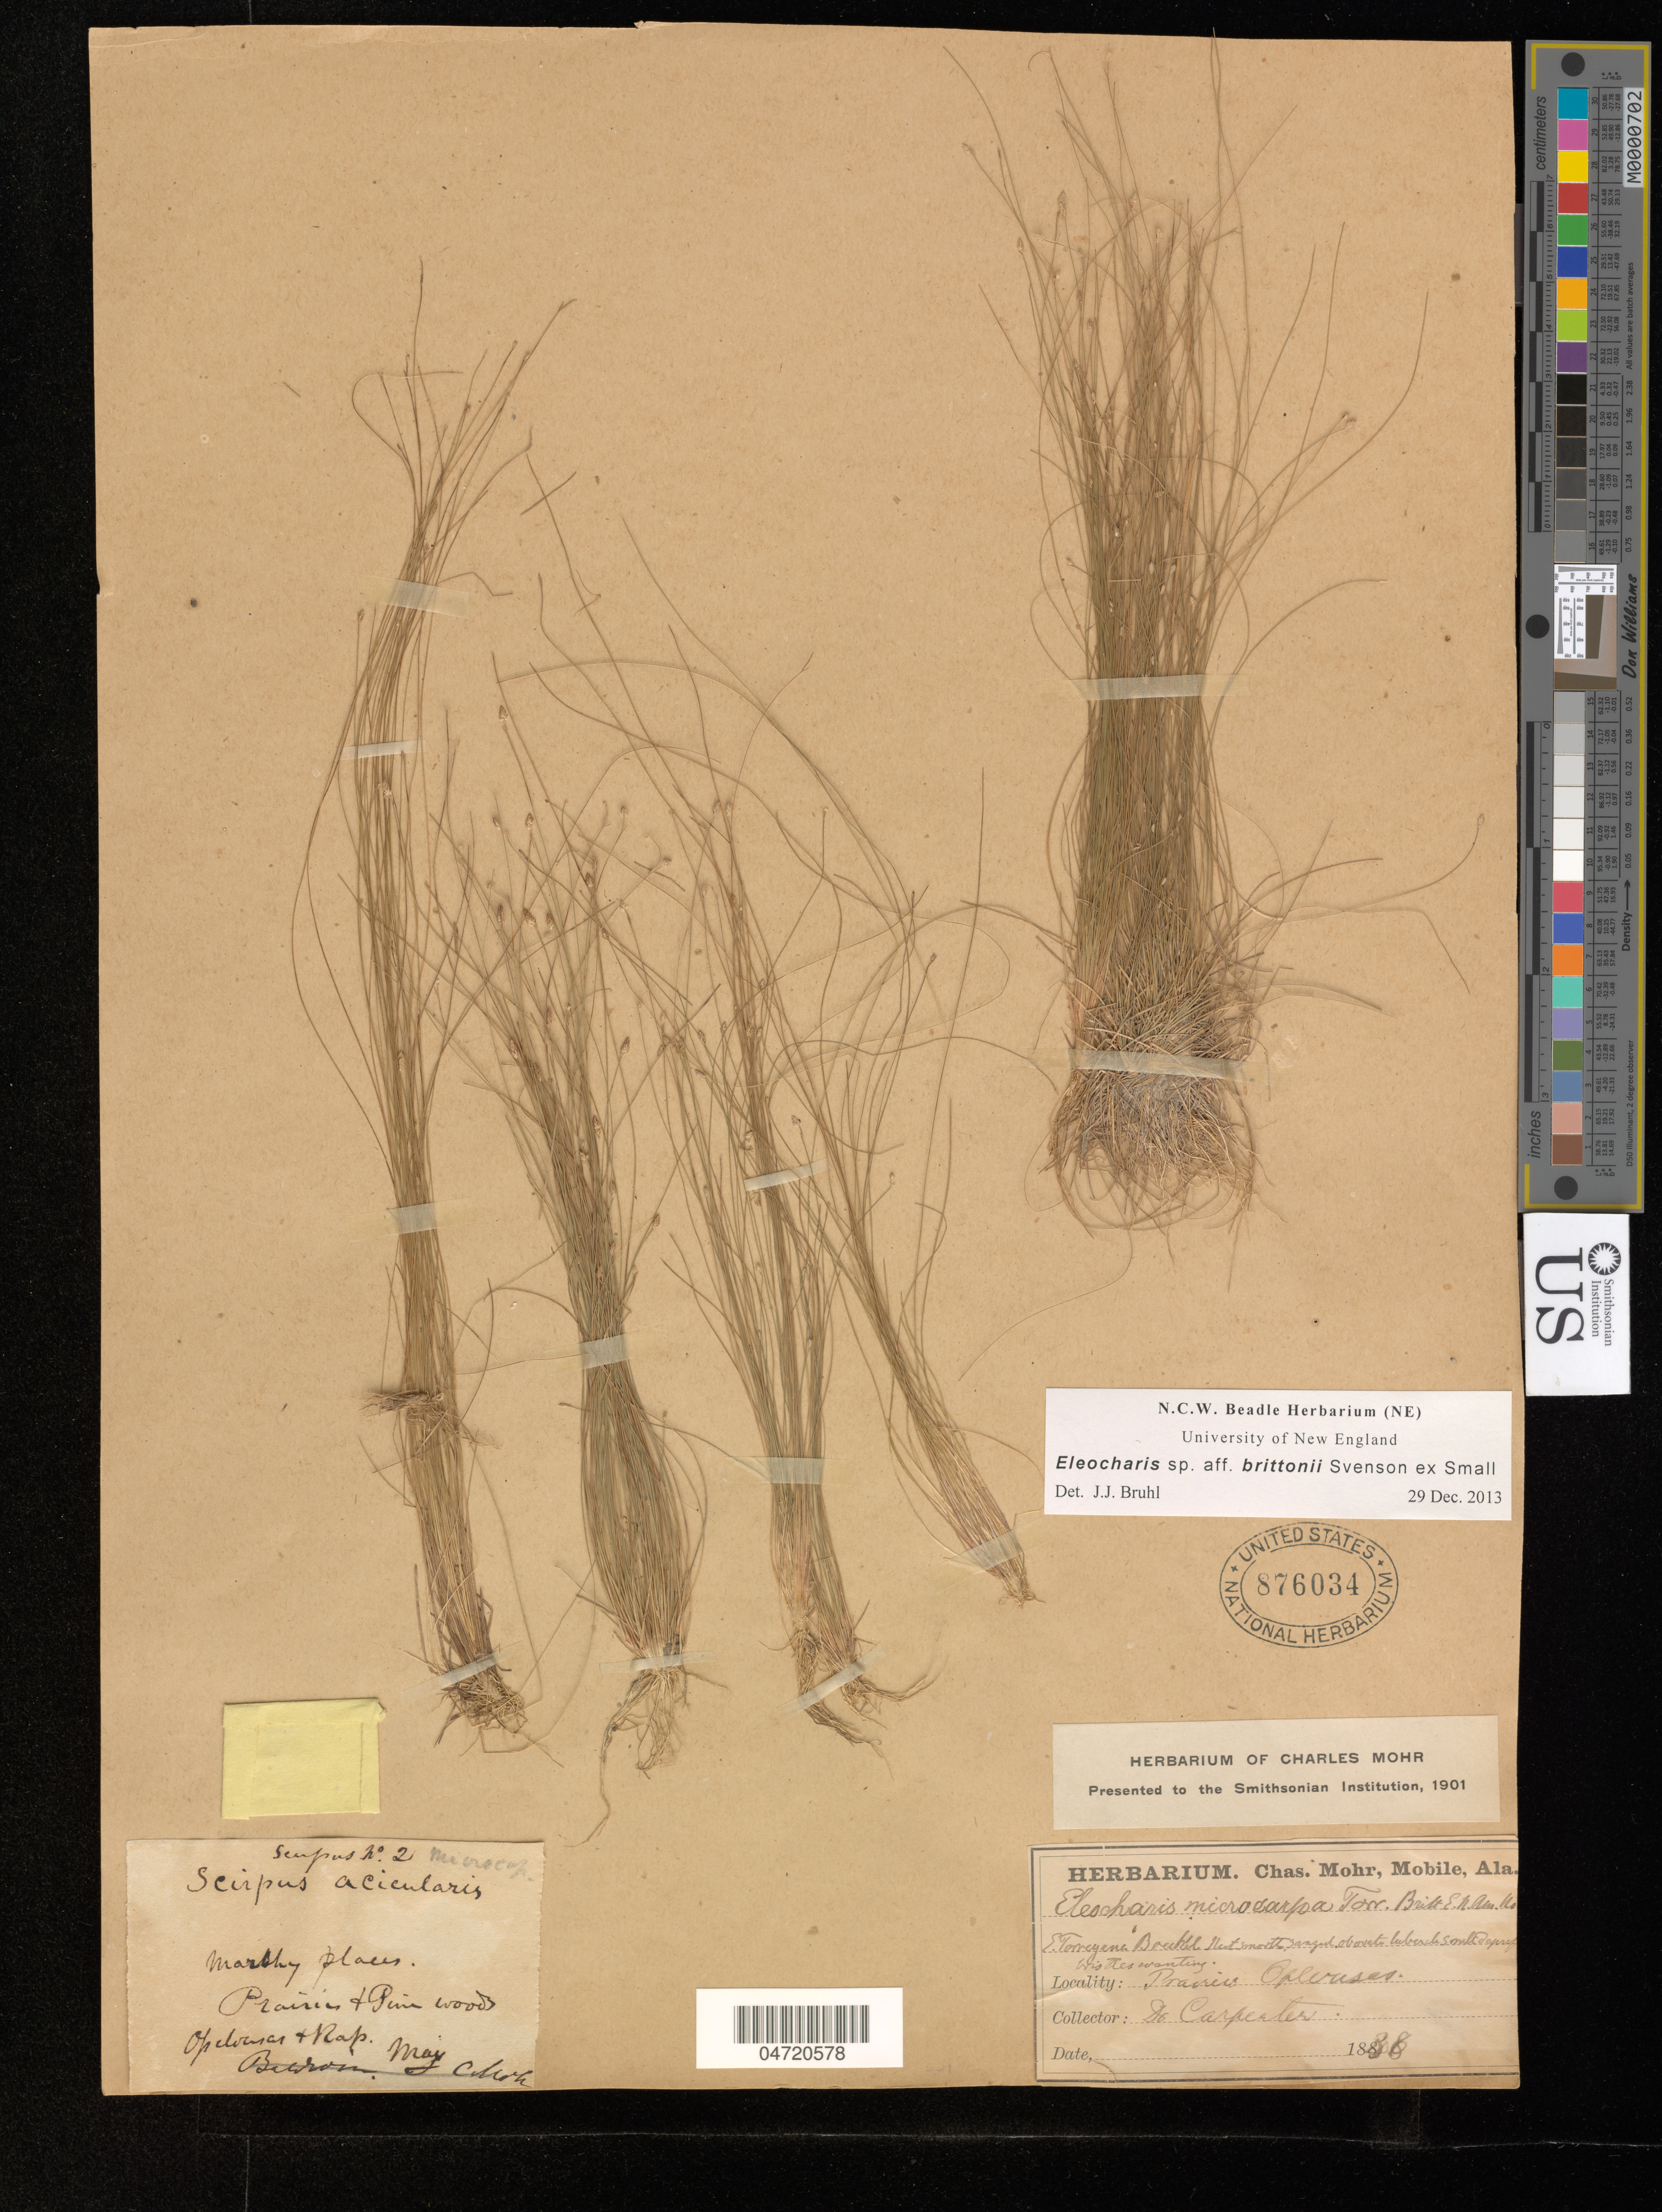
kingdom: Plantae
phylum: Tracheophyta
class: Liliopsida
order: Poales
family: Cyperaceae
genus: Eleocharis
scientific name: Eleocharis brittonii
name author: Svenson ex Small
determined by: Bruhl, J. J., (NE), University of New England (AUSTRALIA)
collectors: M. Carpenter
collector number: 2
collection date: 1838-05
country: United States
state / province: Louisiana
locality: Opelousas and Rap.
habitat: Marshy places; prairie and Pinewoods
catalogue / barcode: US 876034